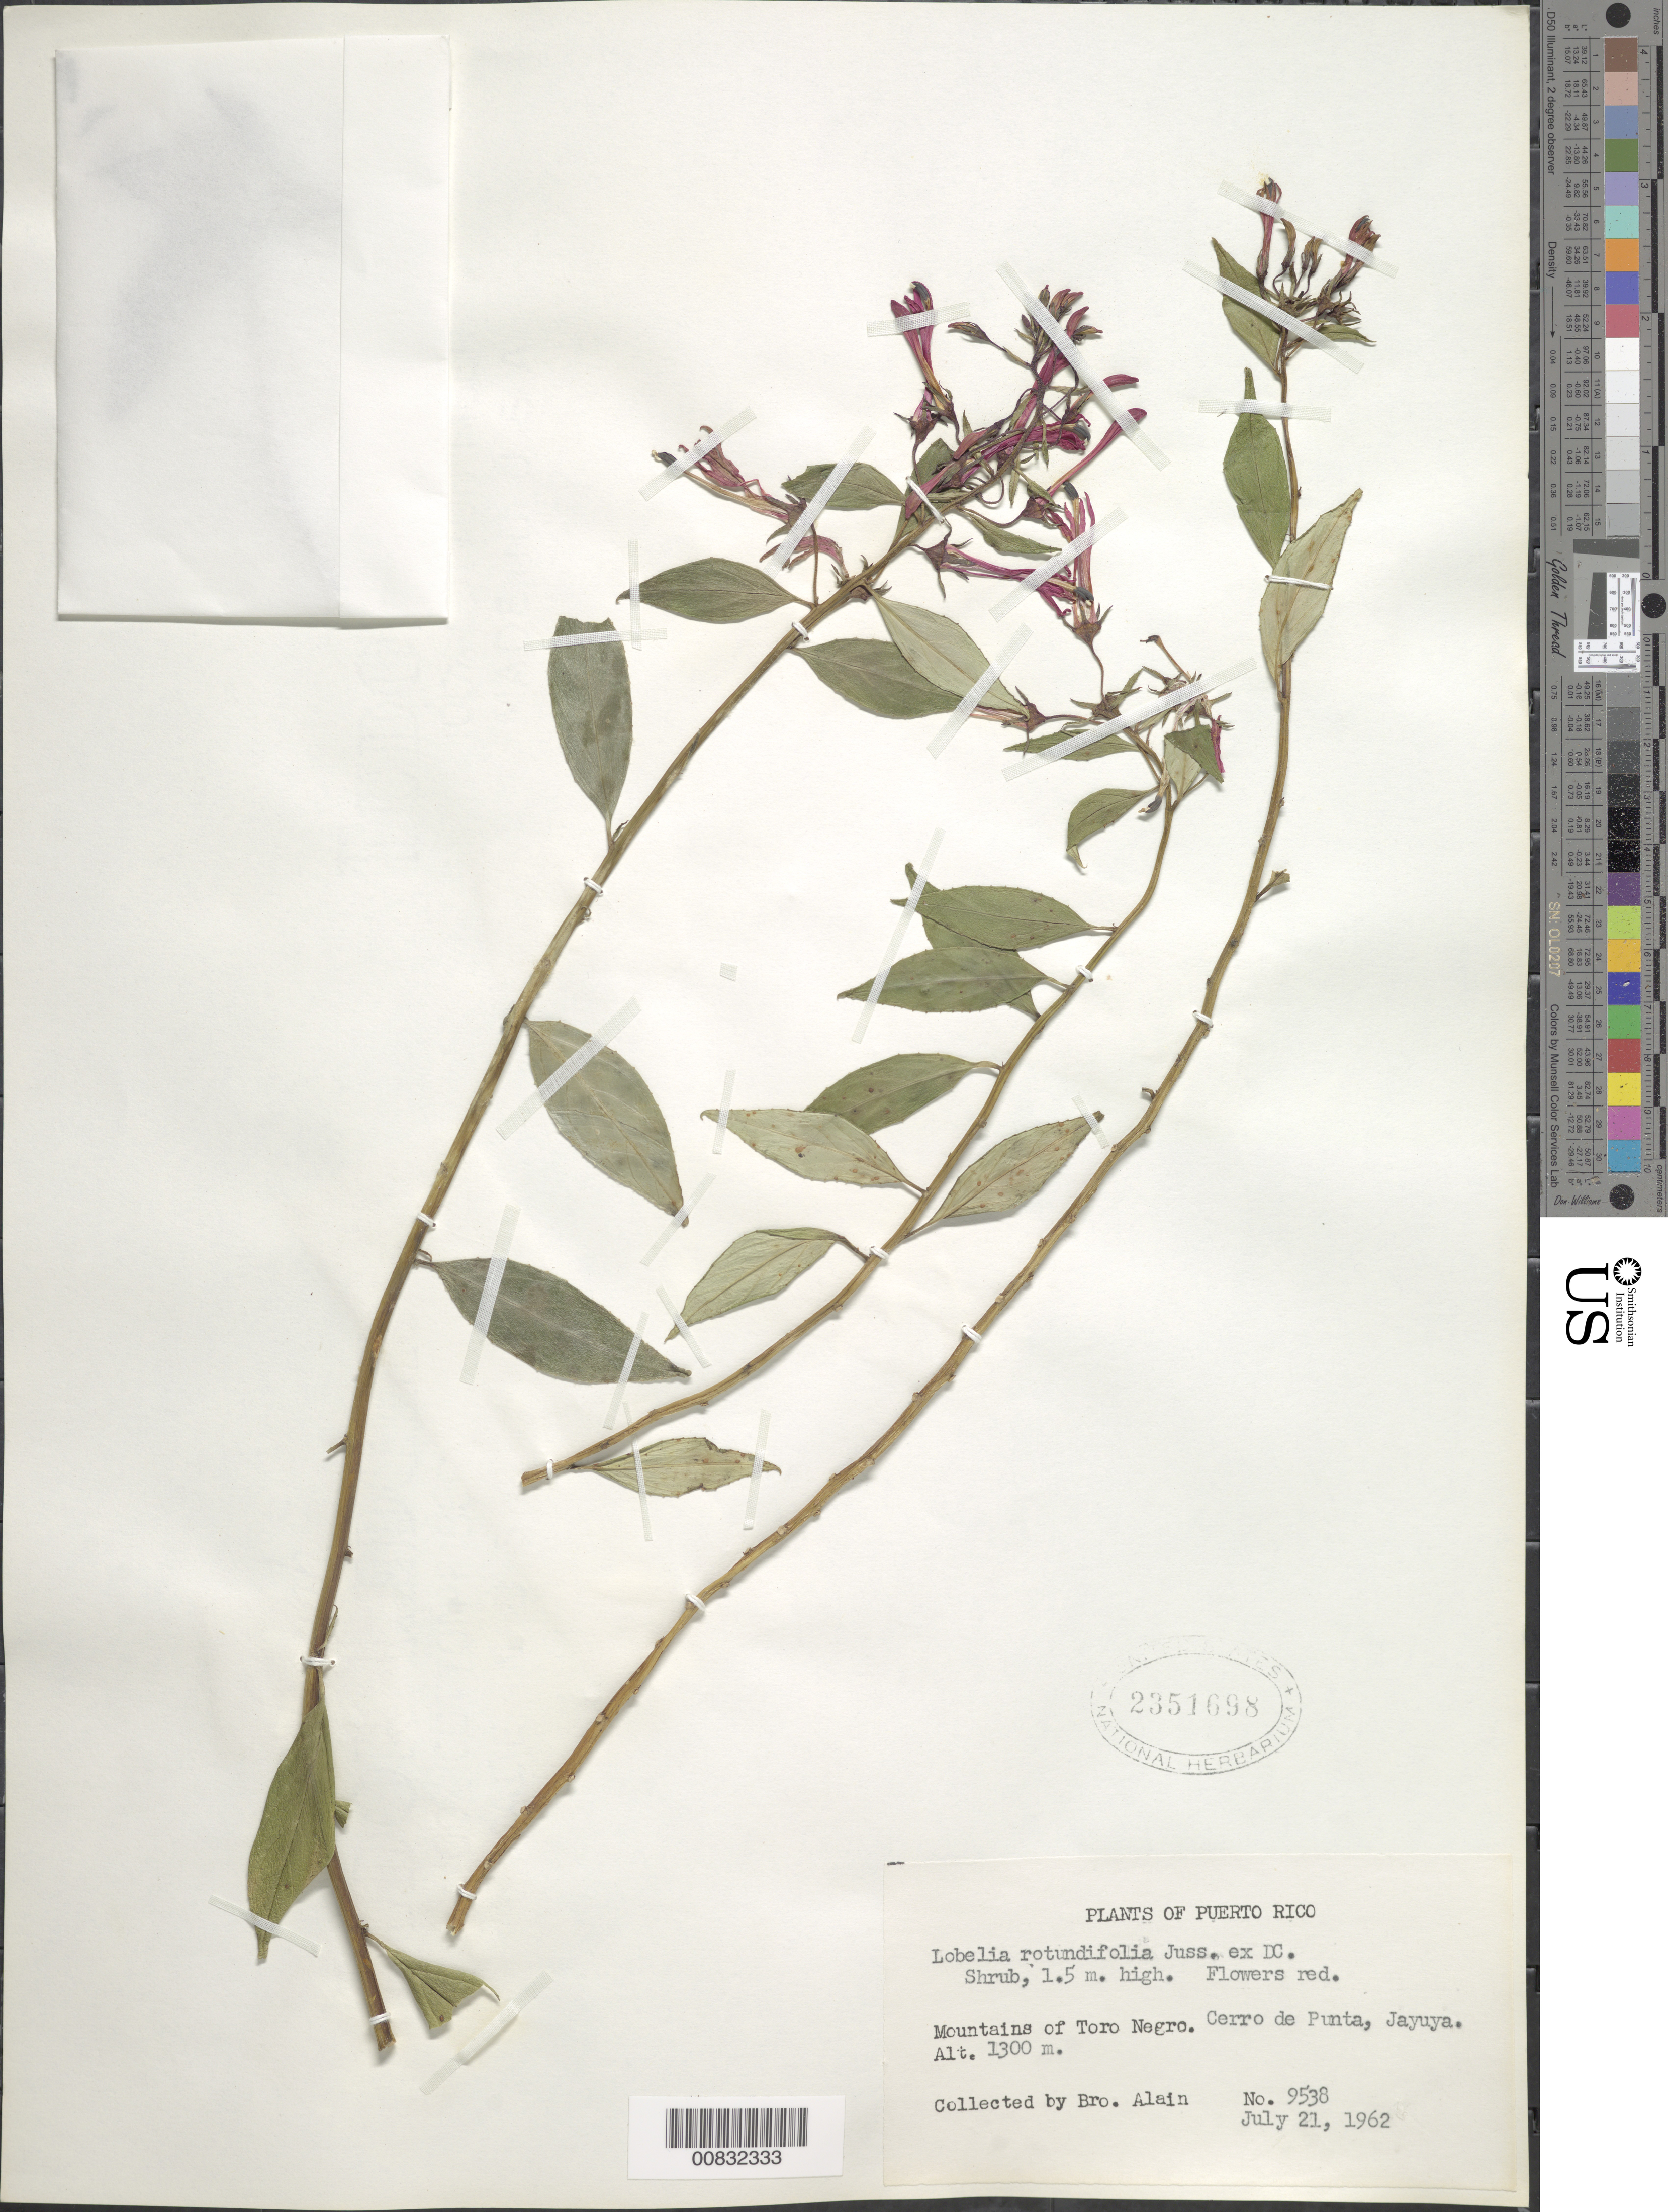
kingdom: Plantae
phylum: Tracheophyta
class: Magnoliopsida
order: Asterales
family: Campanulaceae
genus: Lobelia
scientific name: Lobelia rotundifolia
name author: Juss. ex A. DC.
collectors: A. H. Liogier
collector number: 9538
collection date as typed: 21 Jul 1962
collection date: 1962-07-21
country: Puerto Rico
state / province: Jayuya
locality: mountains of Toro Negro, Jayuya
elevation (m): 1300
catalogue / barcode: US 2351698